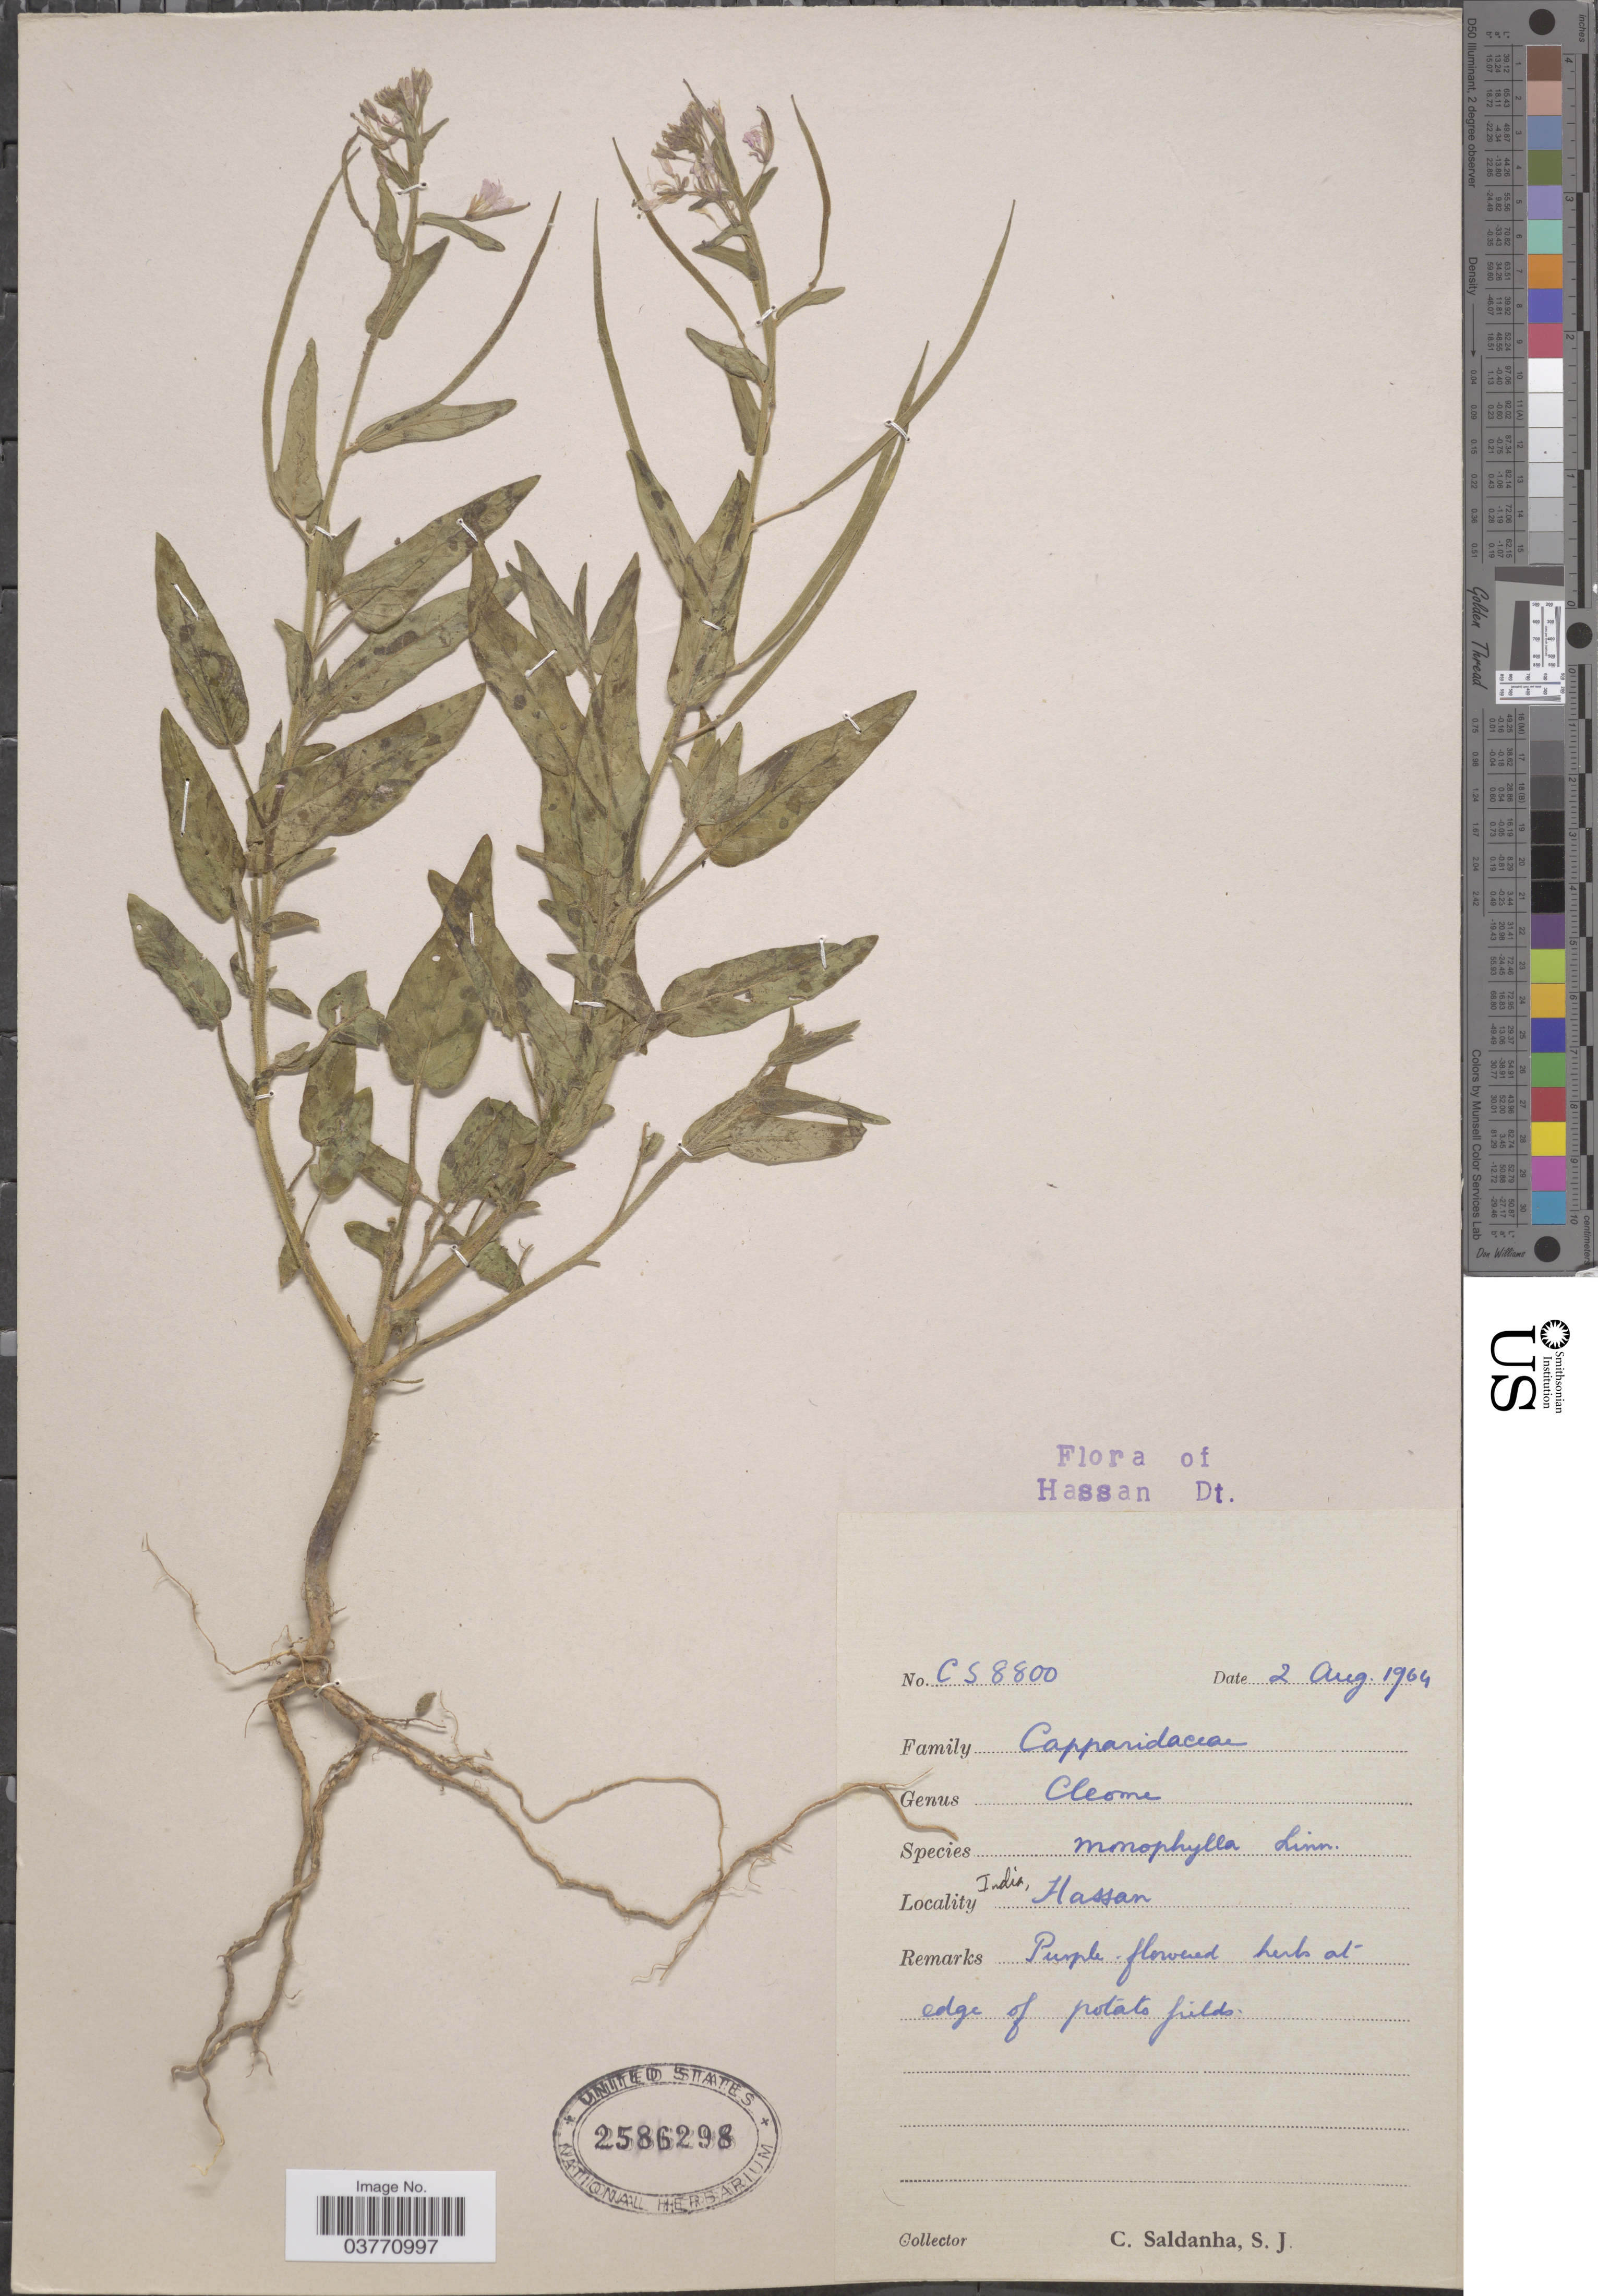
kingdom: Plantae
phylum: Tracheophyta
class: Magnoliopsida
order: Brassicales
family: Cleomaceae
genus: Sieruela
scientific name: Sieruela monophylla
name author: (L.) Roalson & J.C. Hall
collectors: C. Saldanha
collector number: CS8800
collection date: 1964-08-02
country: India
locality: Hassan Dt. Hassan.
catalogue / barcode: US 2586298